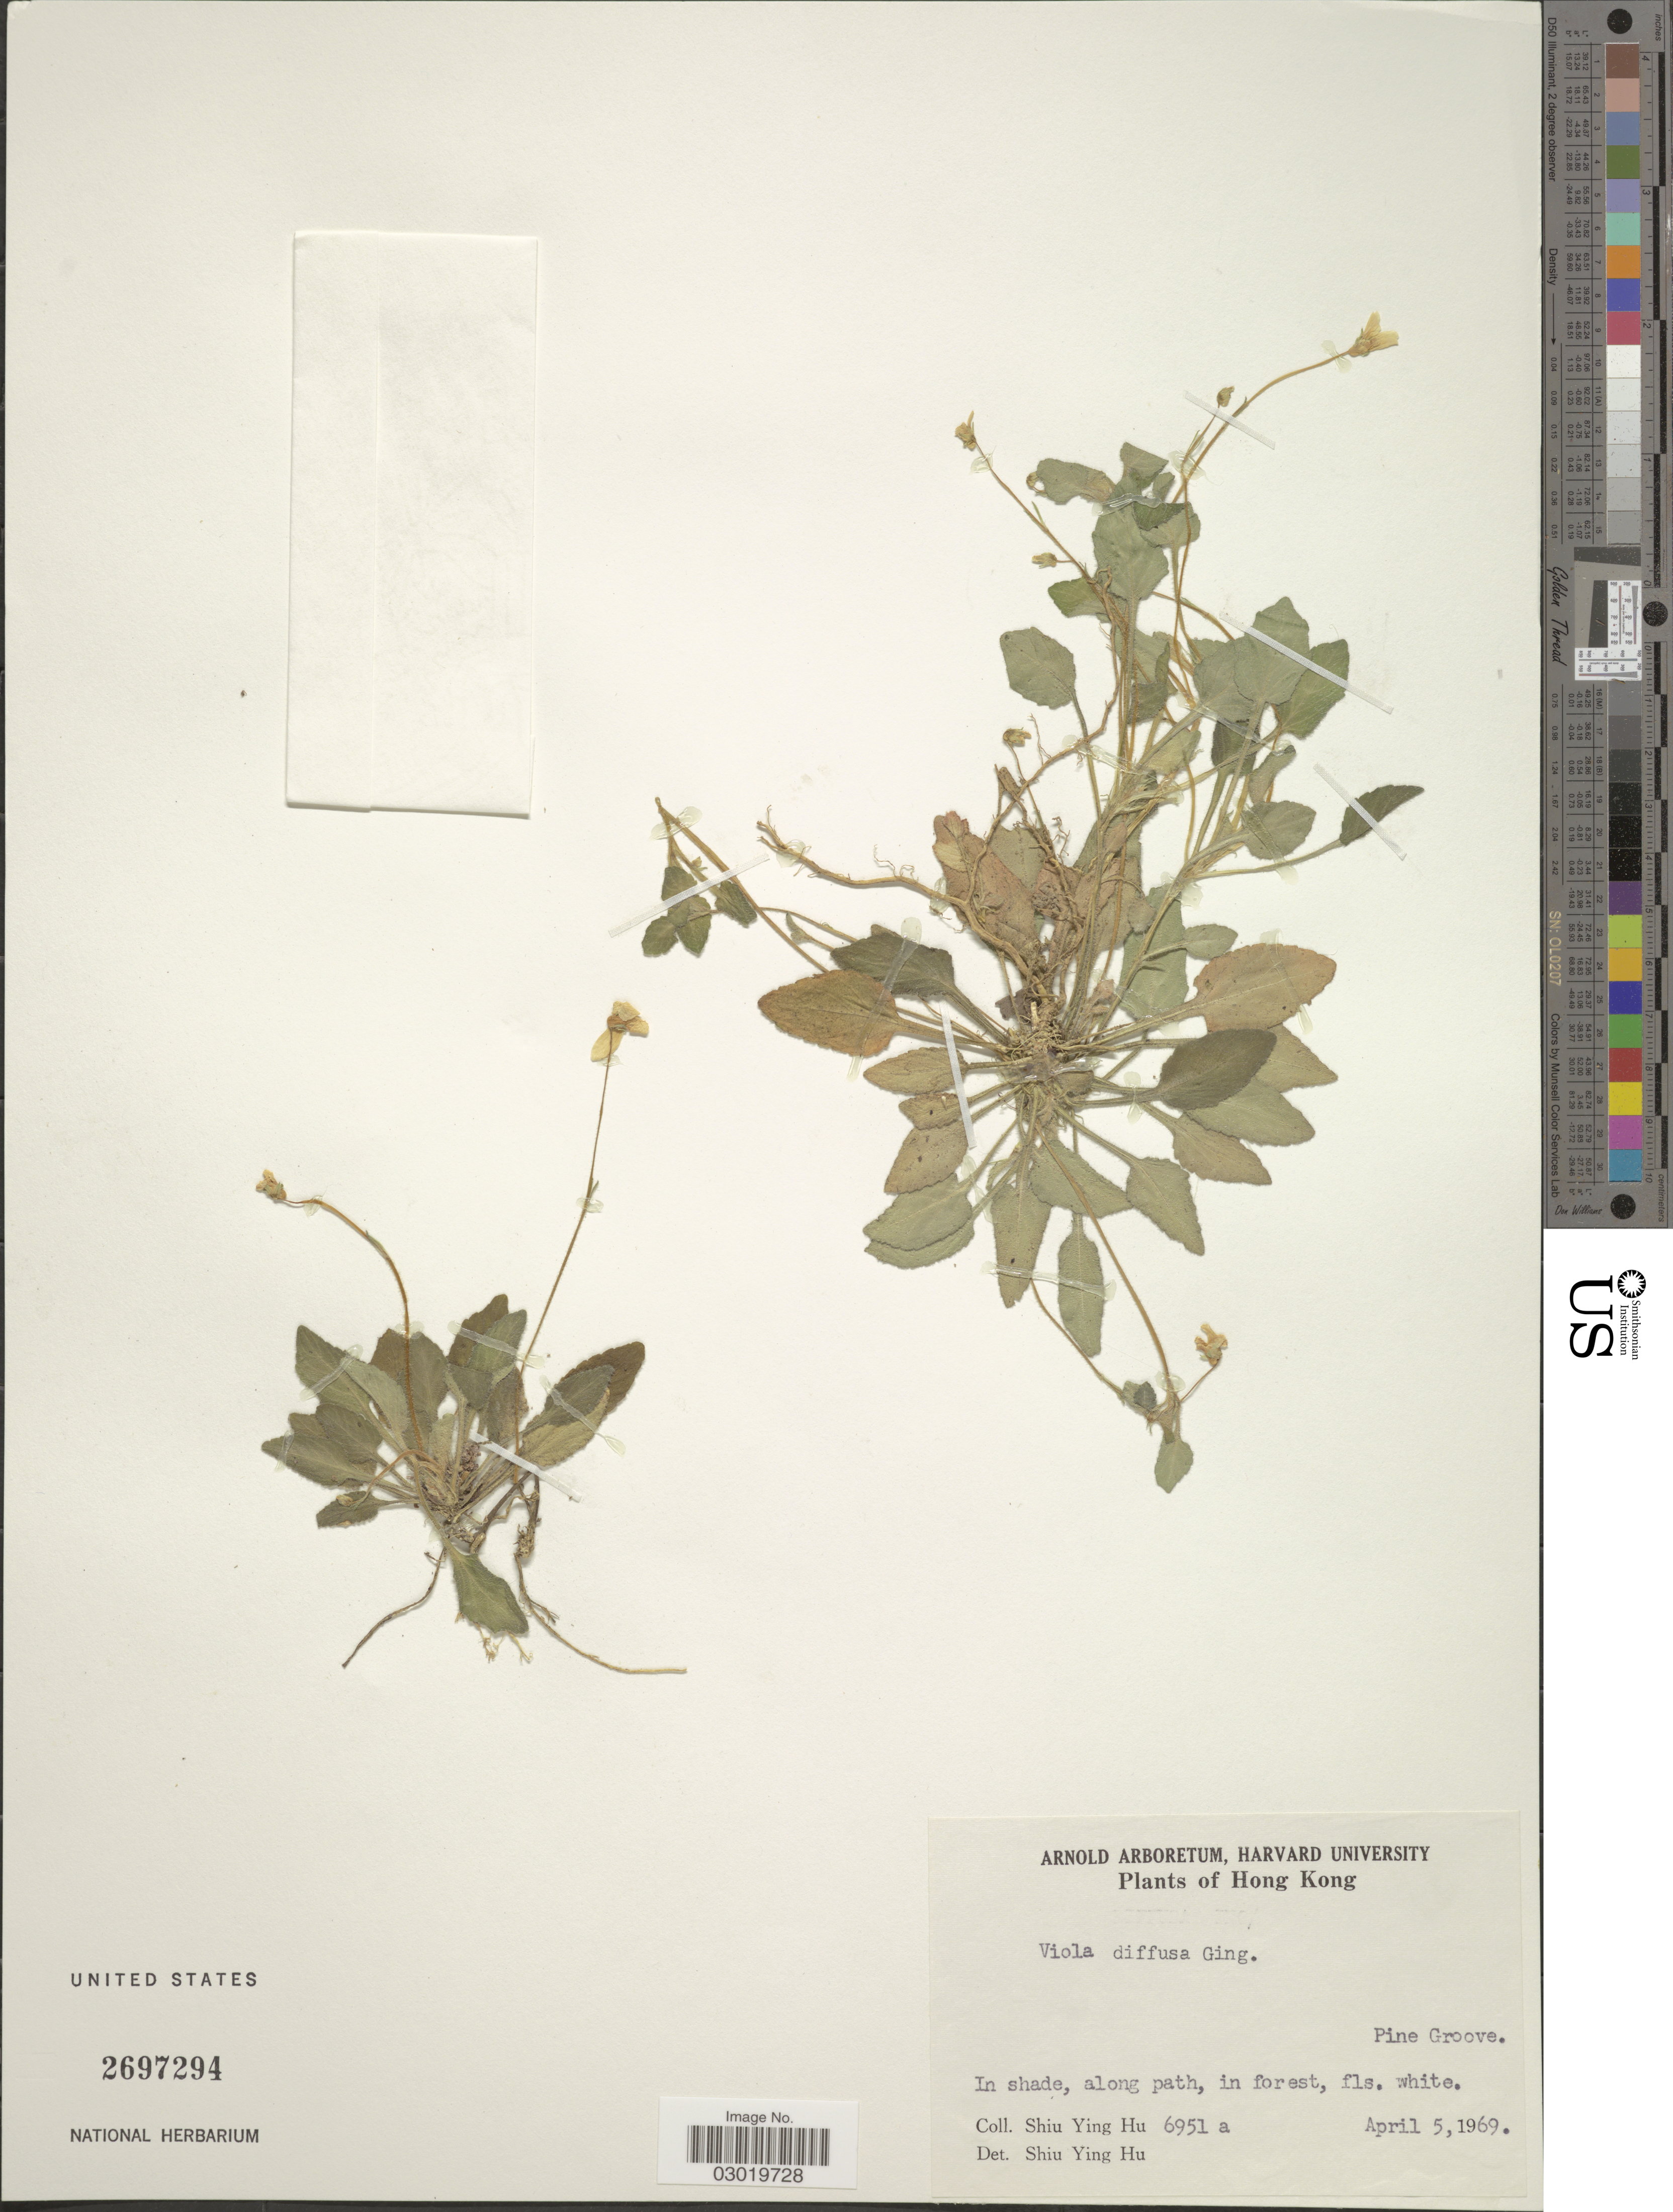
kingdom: Plantae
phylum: Tracheophyta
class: Magnoliopsida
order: Malpighiales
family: Violaceae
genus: Viola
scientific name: Viola diffusa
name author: Ging.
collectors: S. Y. Hu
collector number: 6951a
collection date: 1969-04-05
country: China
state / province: Hong Kong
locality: Pine Groove.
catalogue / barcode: US 2697294